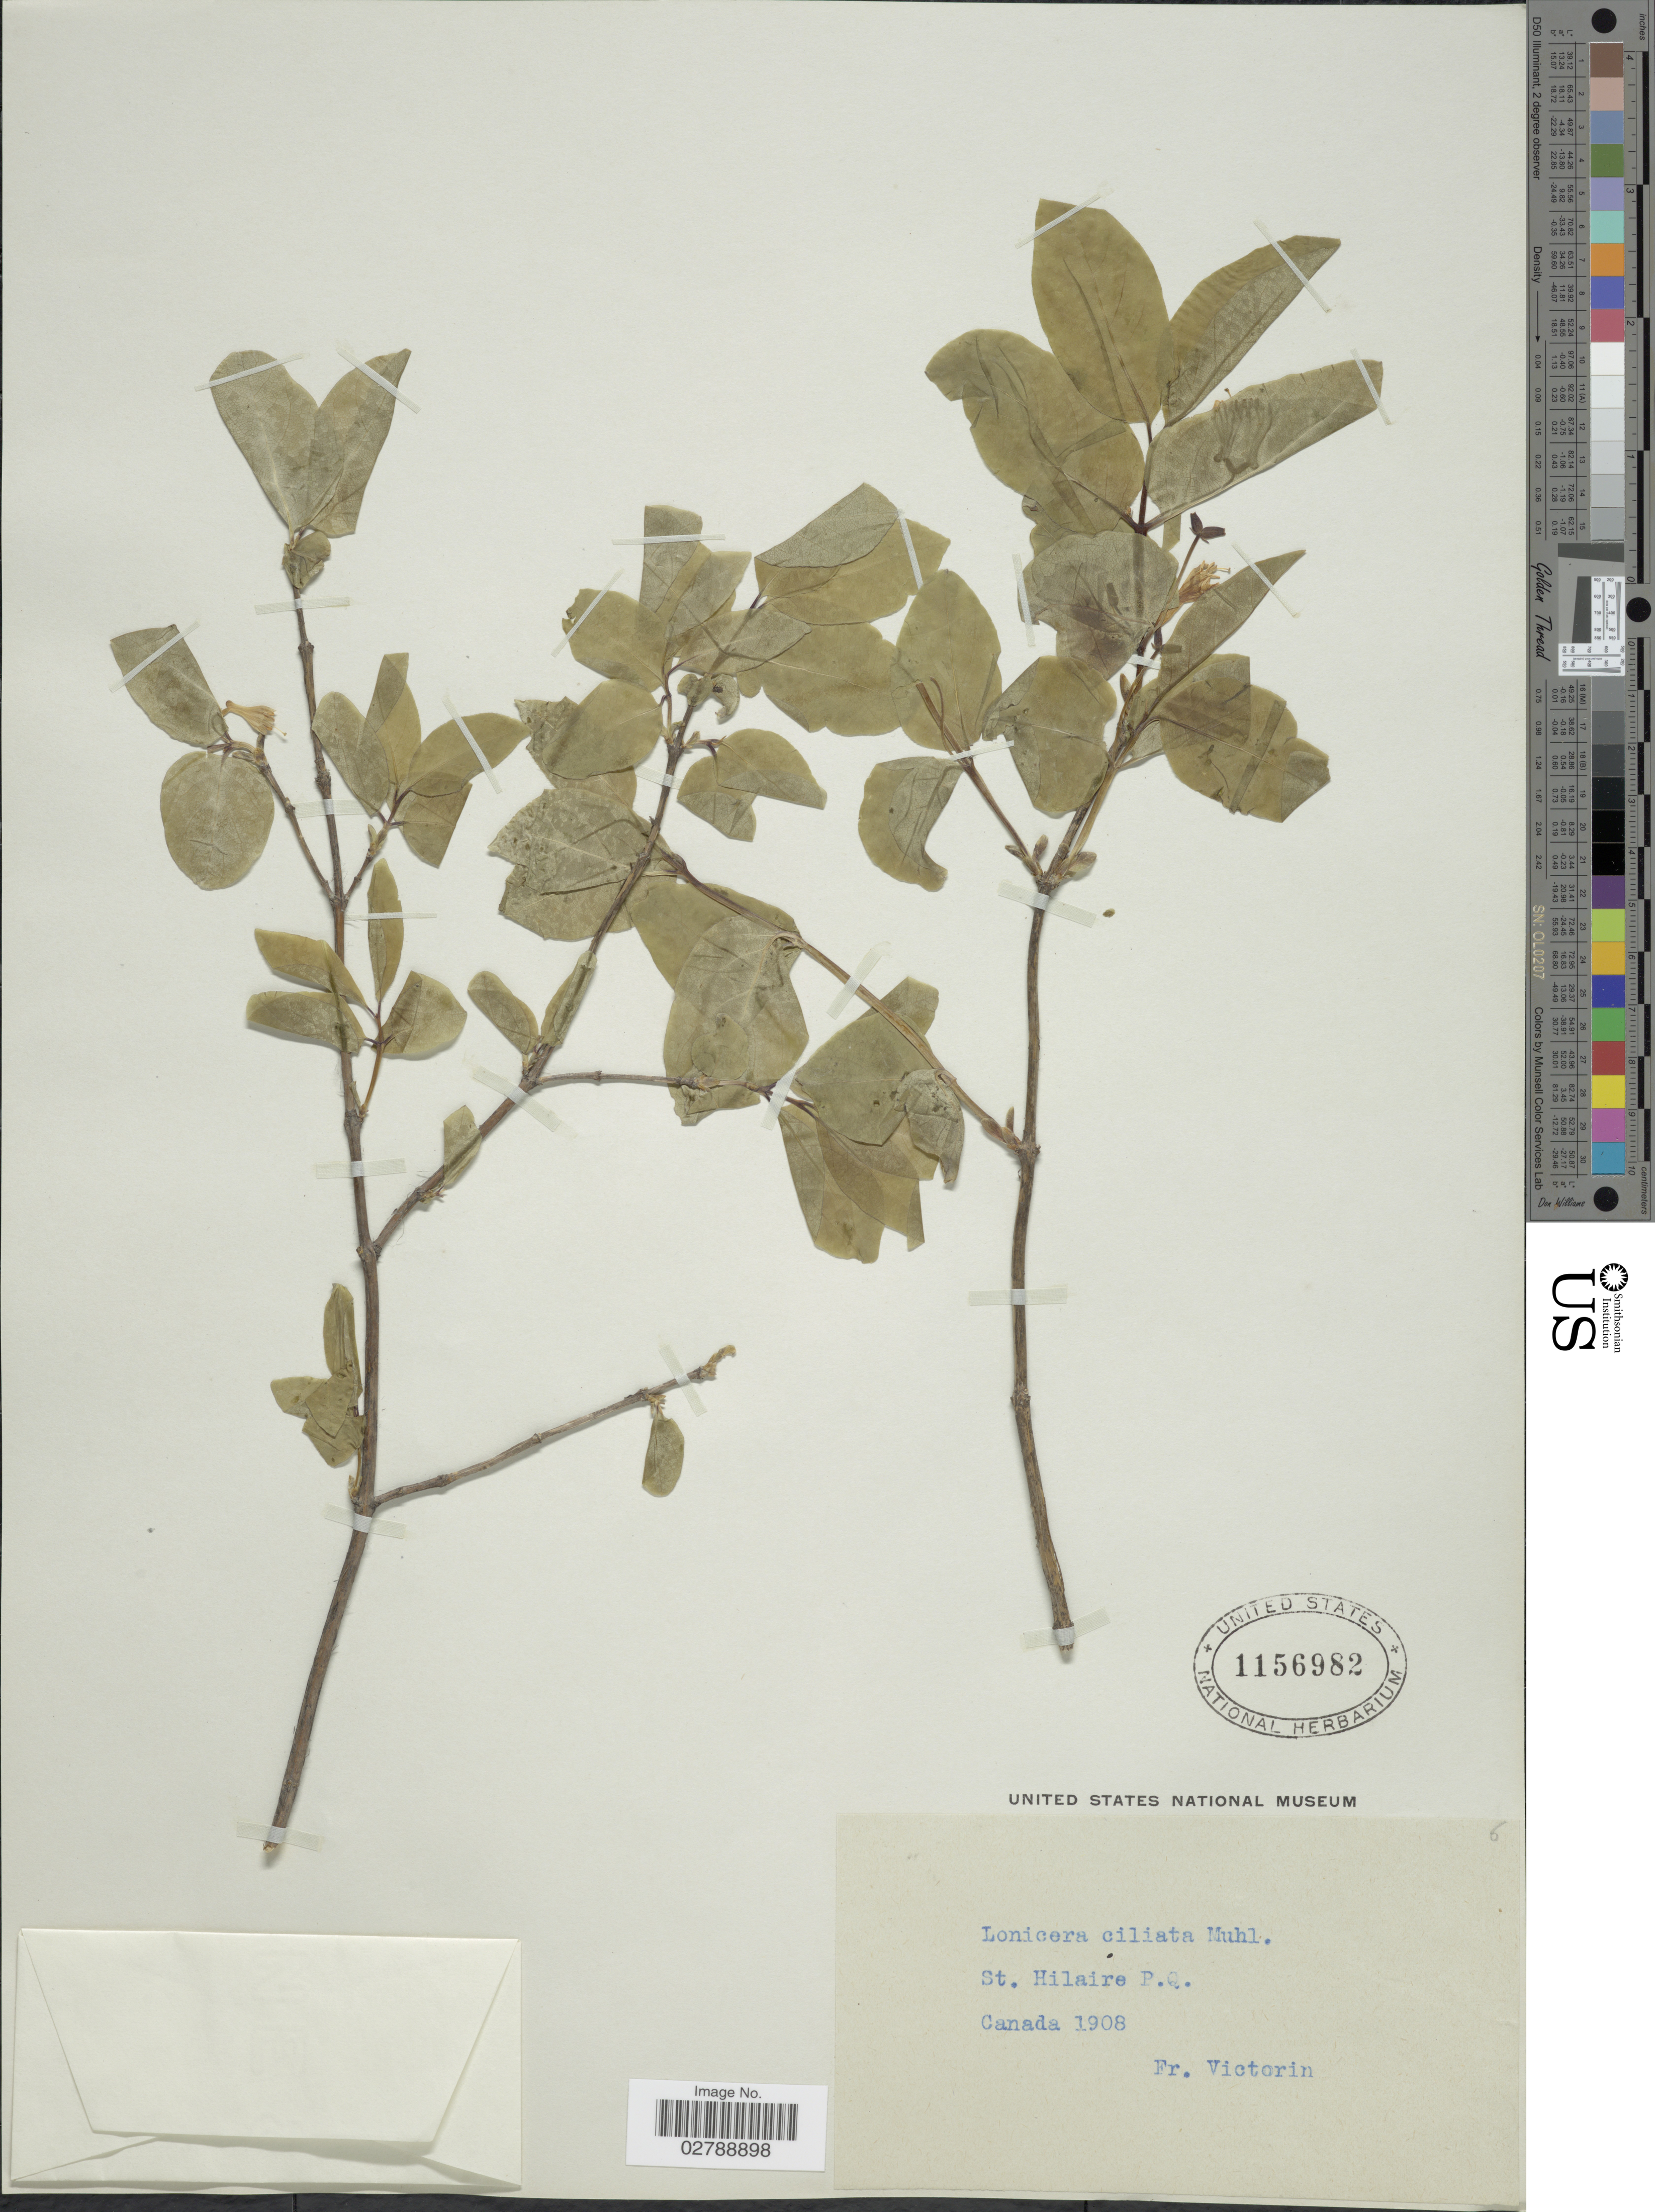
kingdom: Plantae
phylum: Tracheophyta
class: Magnoliopsida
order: Dipsacales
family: Caprifoliaceae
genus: Lonicera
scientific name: Lonicera canadensis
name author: Bartram & W. Bartram ex Marshall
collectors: Fr. Marie-Victorin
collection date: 1908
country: Canada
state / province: Quebec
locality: St. Hilaire P.Q.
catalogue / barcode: US 1156982